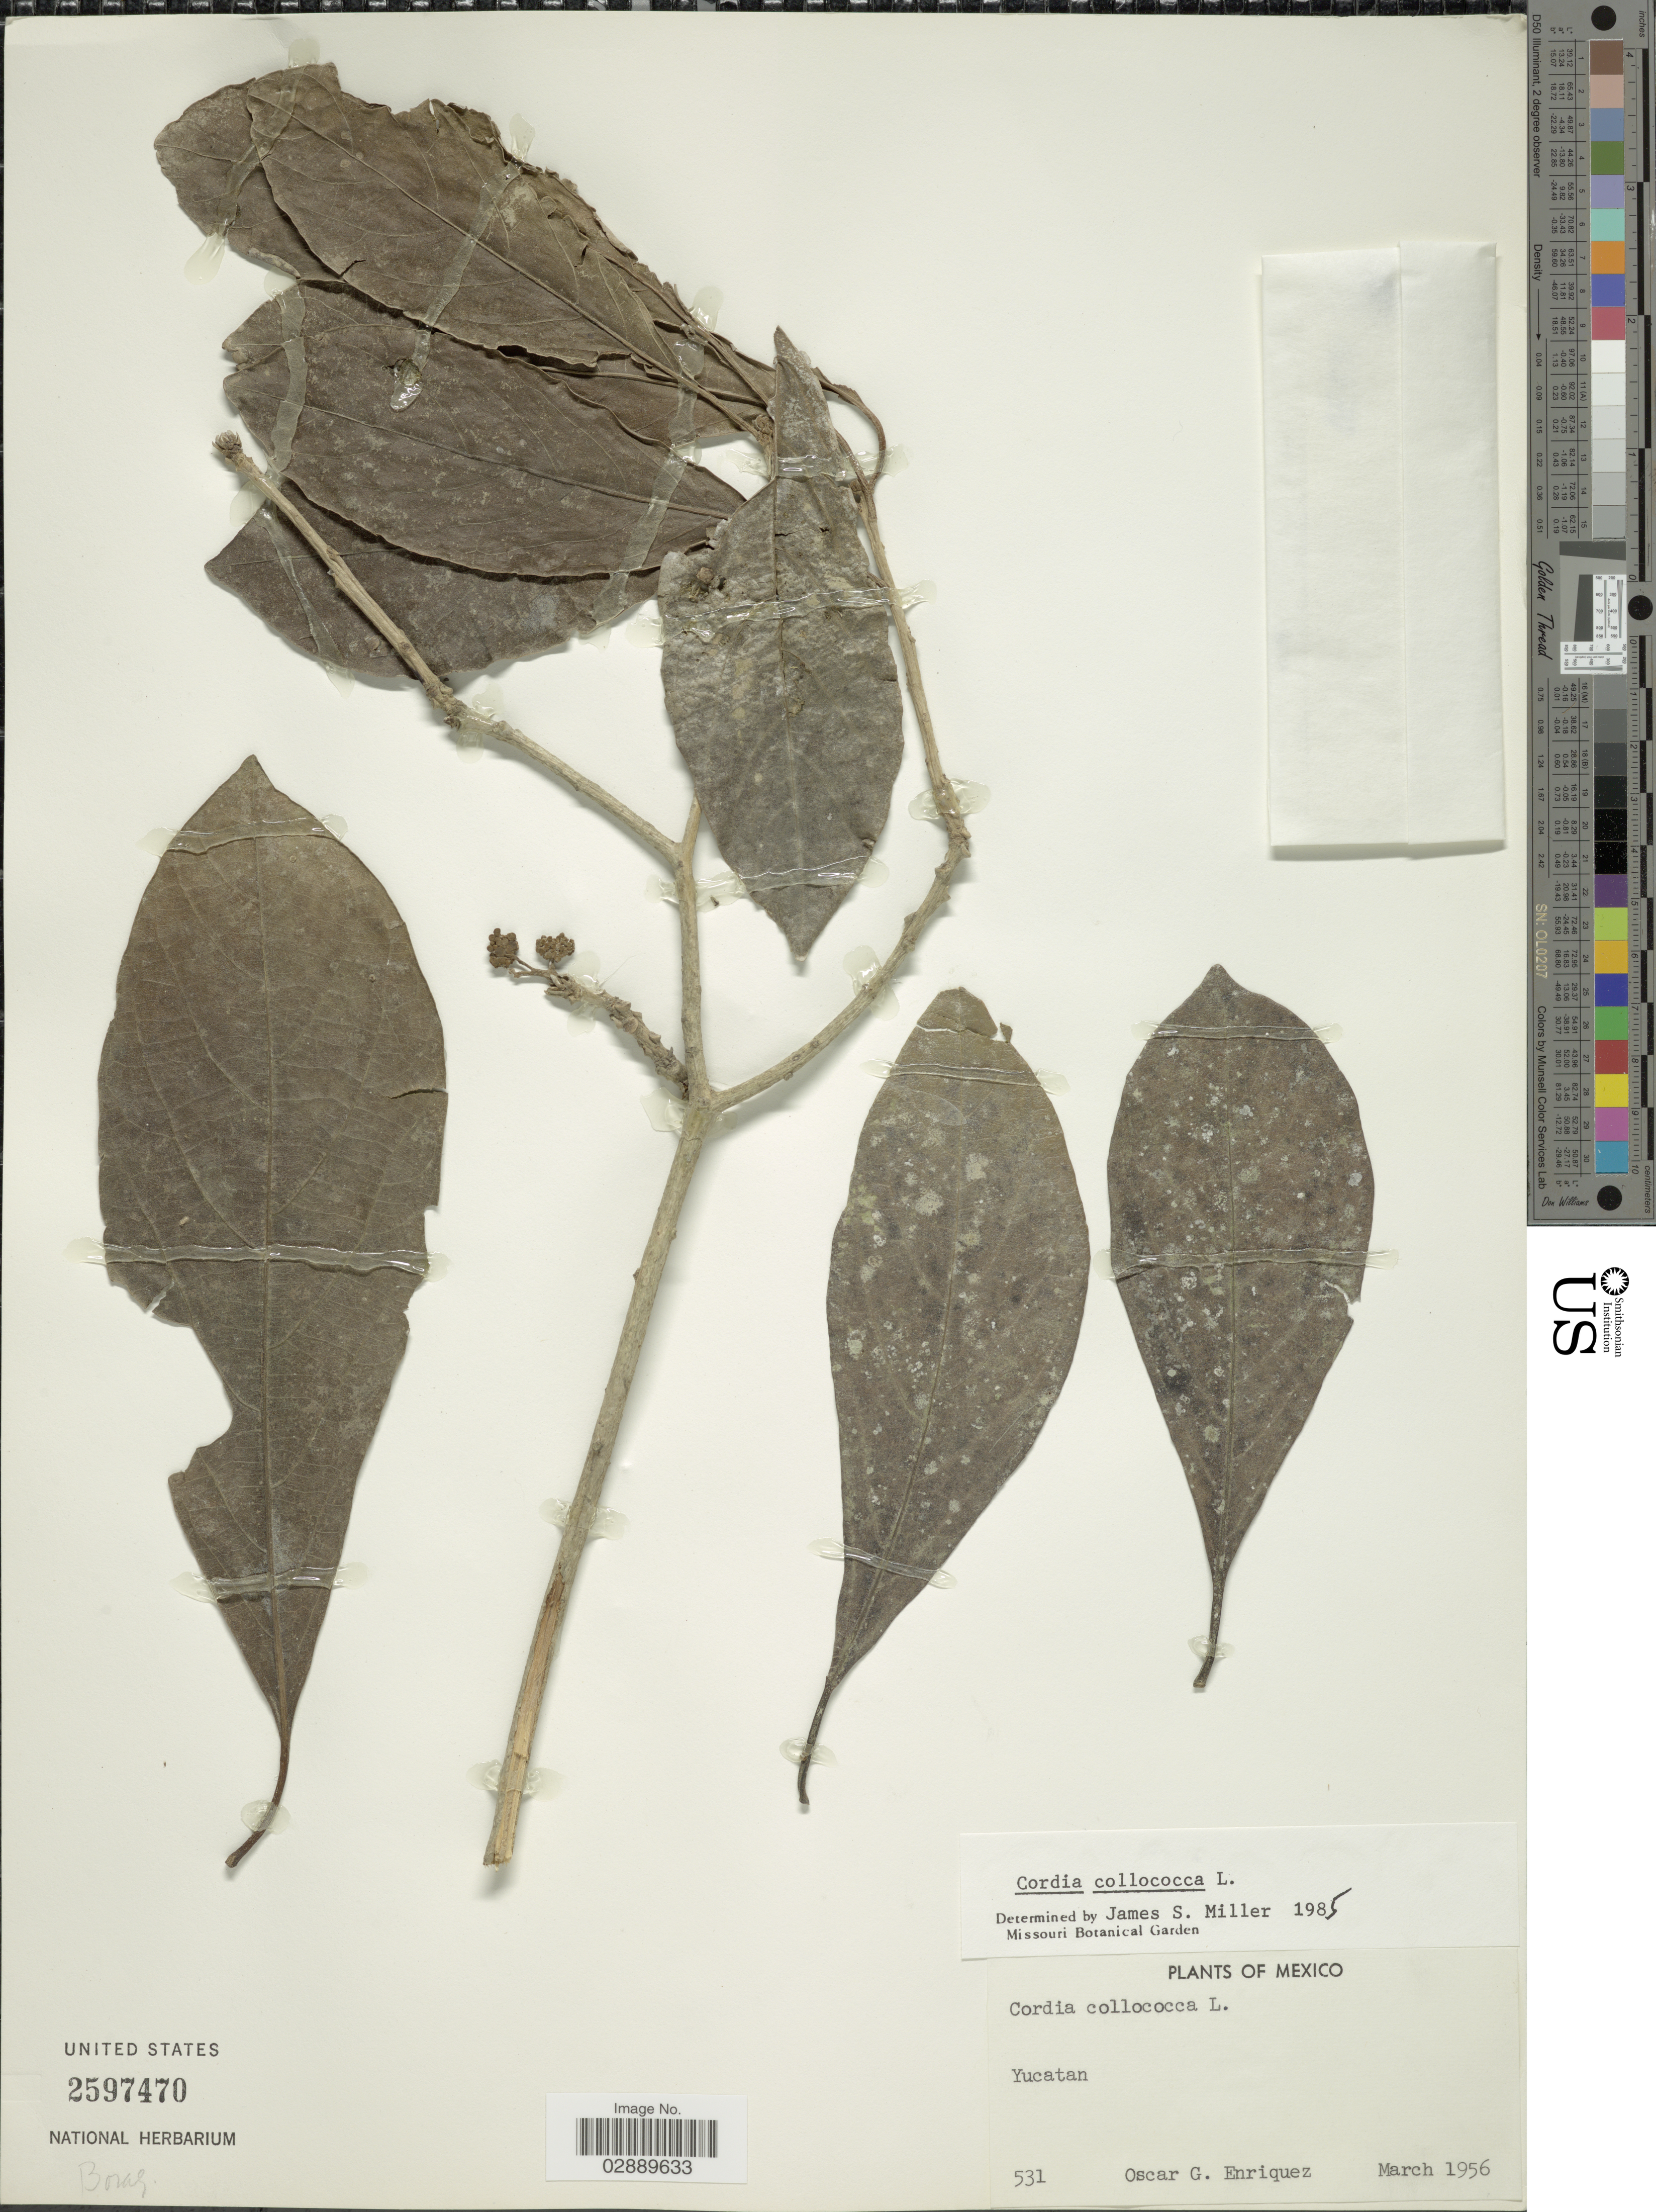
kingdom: Plantae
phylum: Tracheophyta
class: Magnoliopsida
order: Boraginales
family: Cordiaceae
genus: Cordia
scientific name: Cordia collococca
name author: L.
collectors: O. Enriquez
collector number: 531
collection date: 1956-03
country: Mexico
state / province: Yucatán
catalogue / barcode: US 2597470